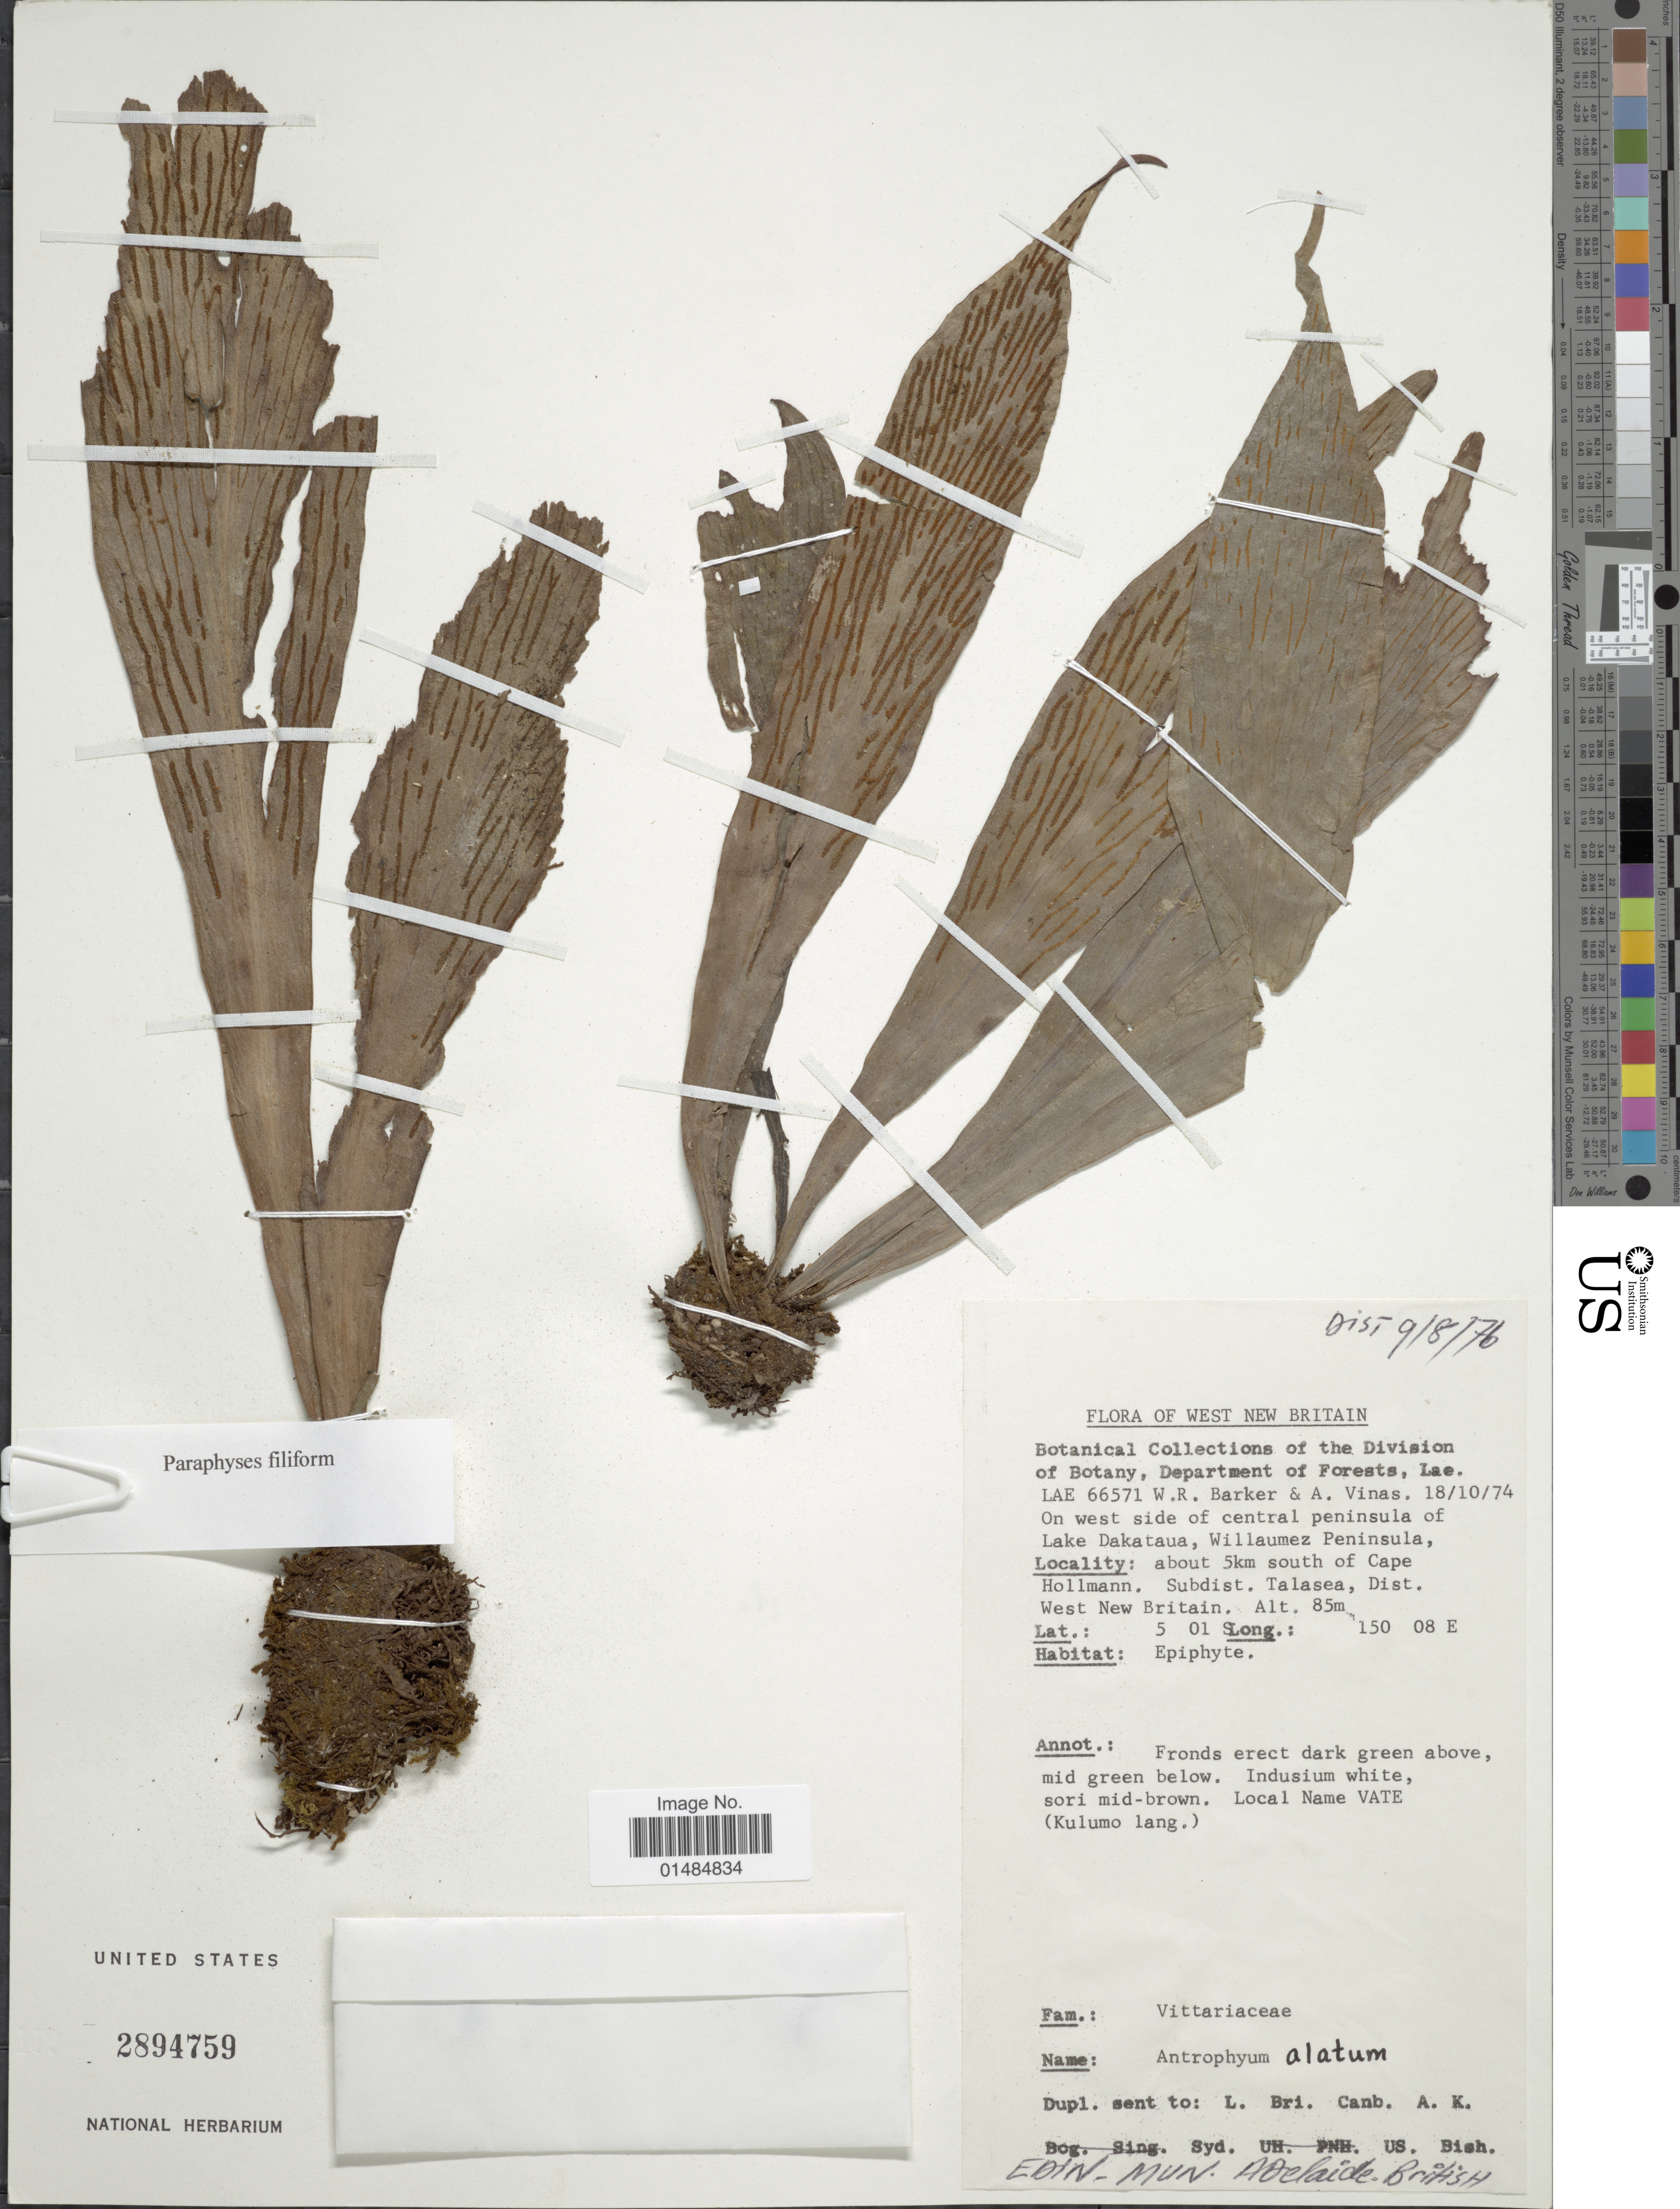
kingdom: Plantae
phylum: Tracheophyta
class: Polypodiopsida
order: Polypodiales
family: Pteridaceae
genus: Antrophyum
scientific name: Antrophyum alatum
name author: Brack. in Wilkes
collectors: W. R. Barker & A. Vinas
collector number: LAE 66571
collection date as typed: Transcribed d/m/y: 18/10/74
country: Papua New Guinea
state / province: West New Britain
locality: On west side of central peninsula of Lake Dakataua, Willaumez Peninsula, about 5 km south of Cape Hollman. Subdist. Talasea, Dist. West New Britain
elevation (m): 85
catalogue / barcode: US 2894759